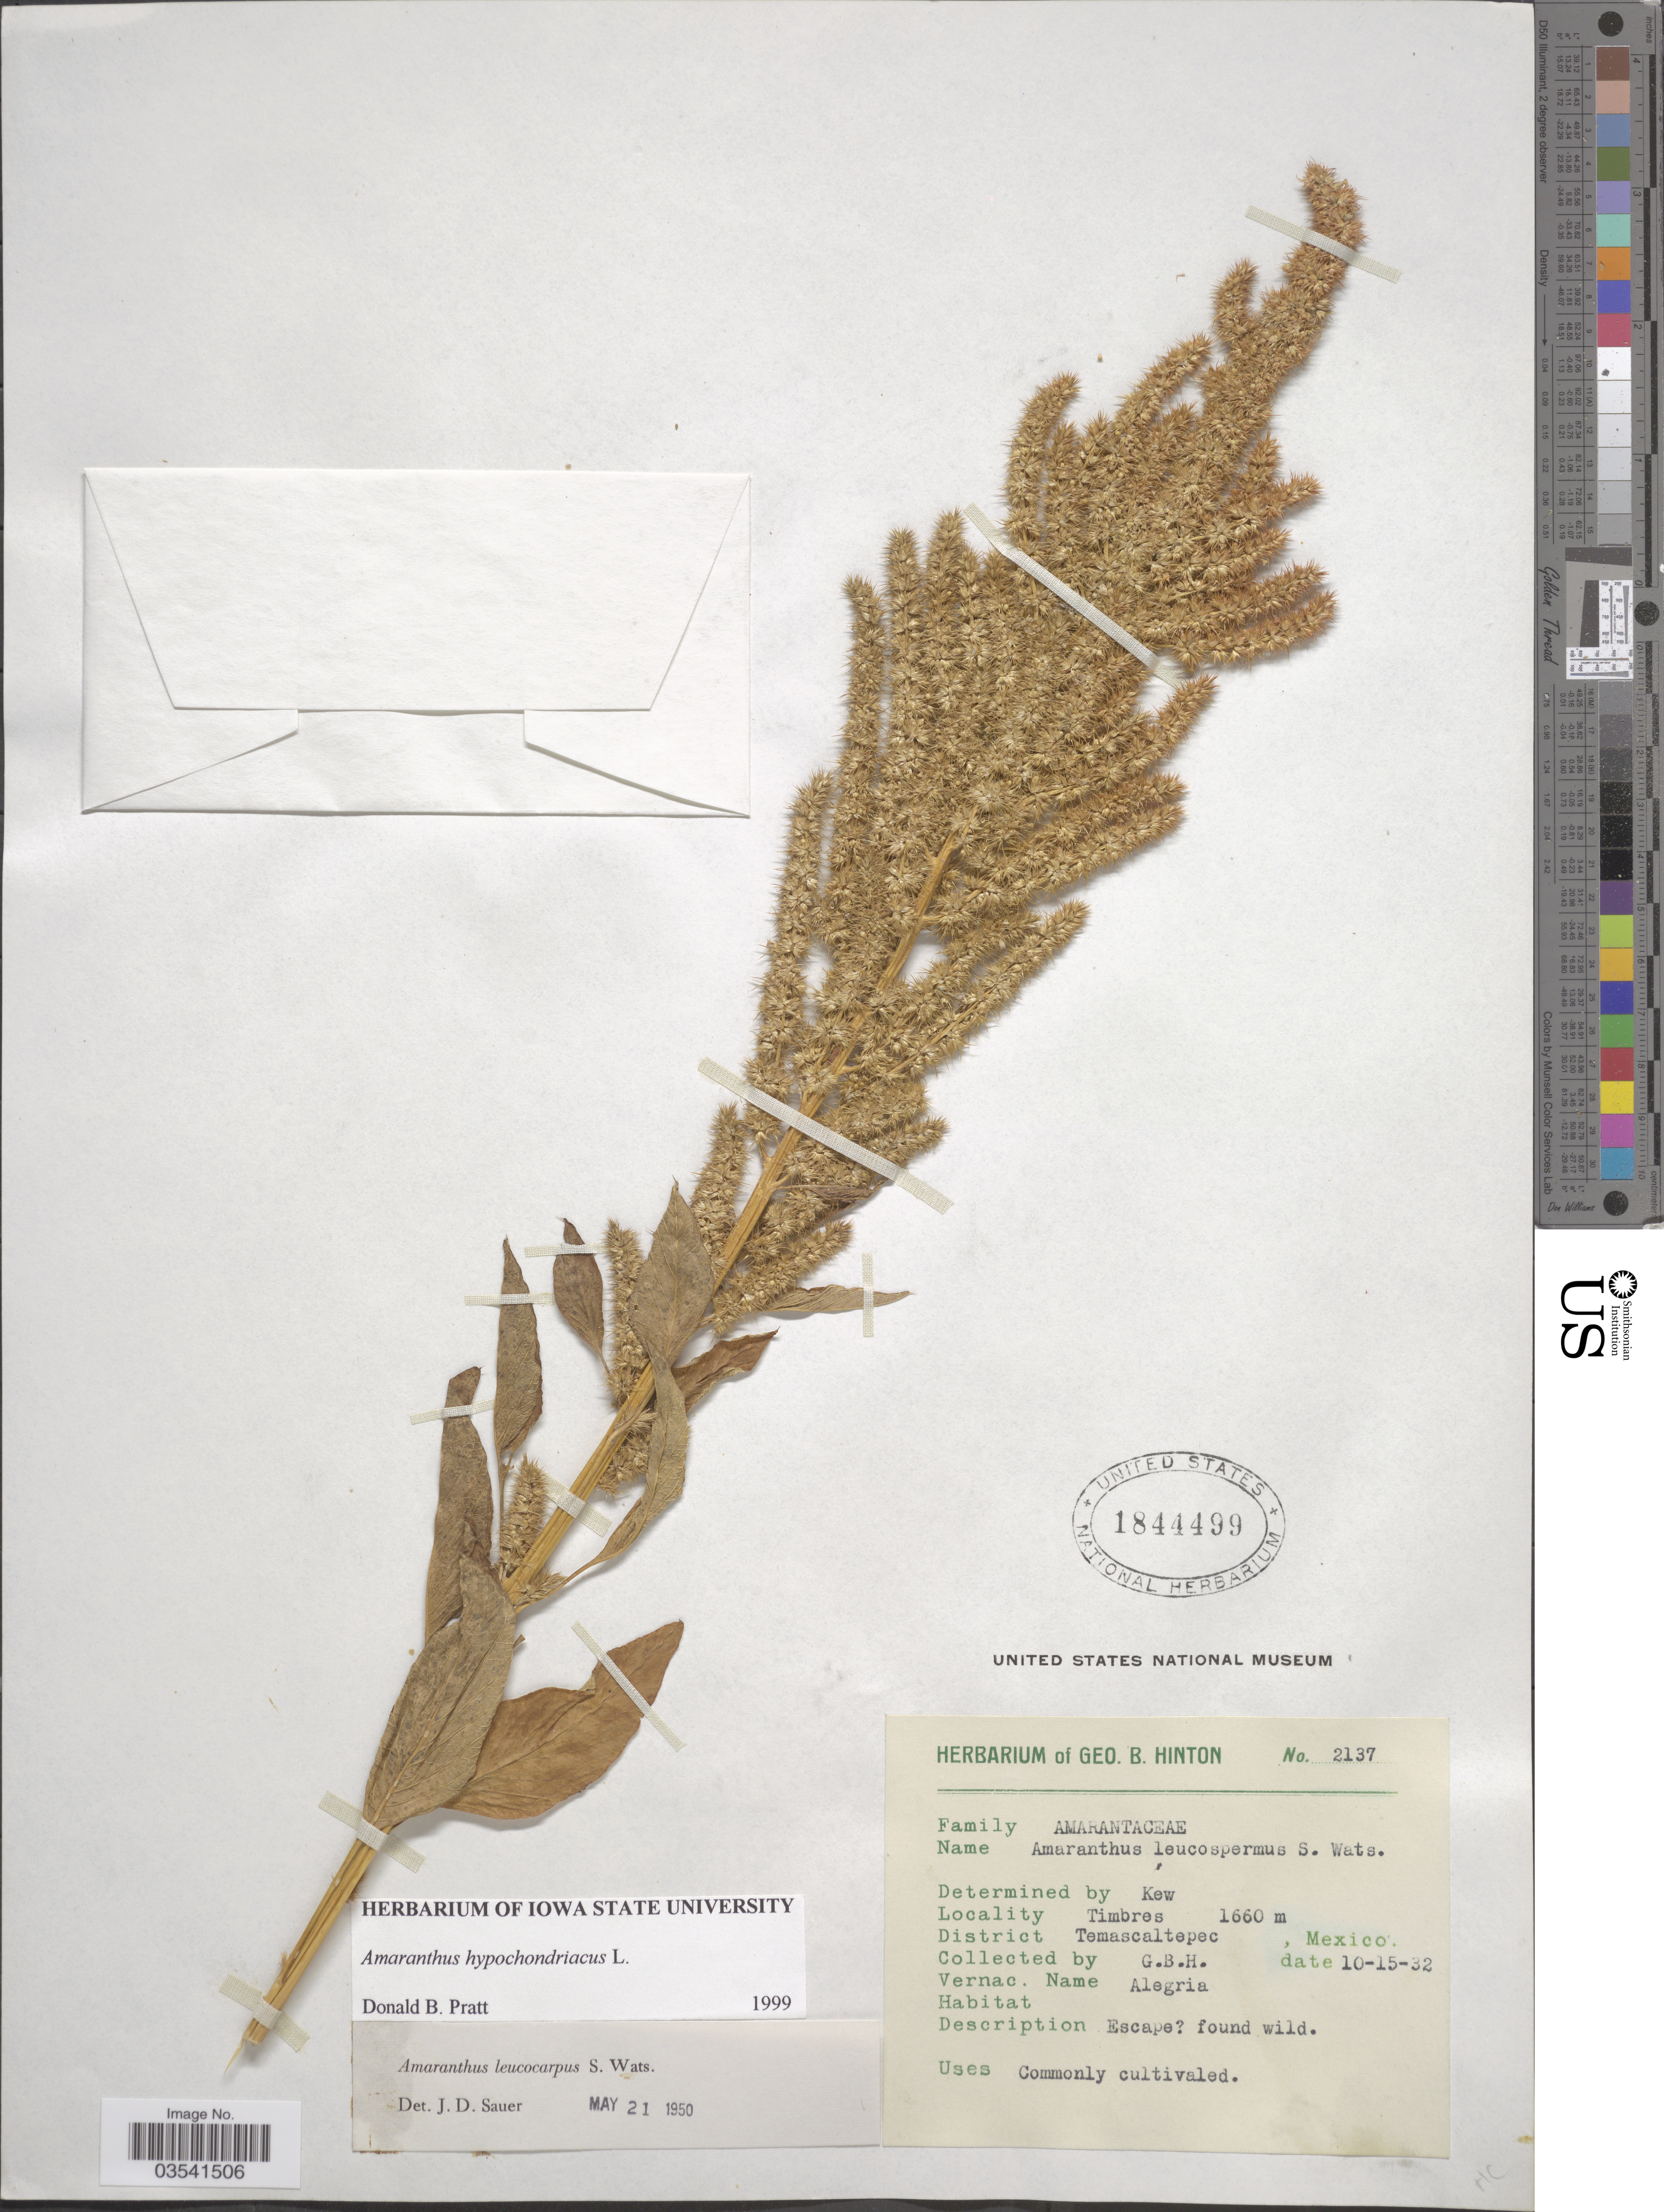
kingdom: Plantae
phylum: Tracheophyta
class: Magnoliopsida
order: Caryophyllales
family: Amaranthaceae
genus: Amaranthus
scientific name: Amaranthus hypochondriacus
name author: L.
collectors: G. B. Hinton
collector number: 2137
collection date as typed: Transcribed d/m/y: 15/10/32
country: Mexico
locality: Timbres. District Temascaltepec.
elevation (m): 1660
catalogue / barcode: US 1844499